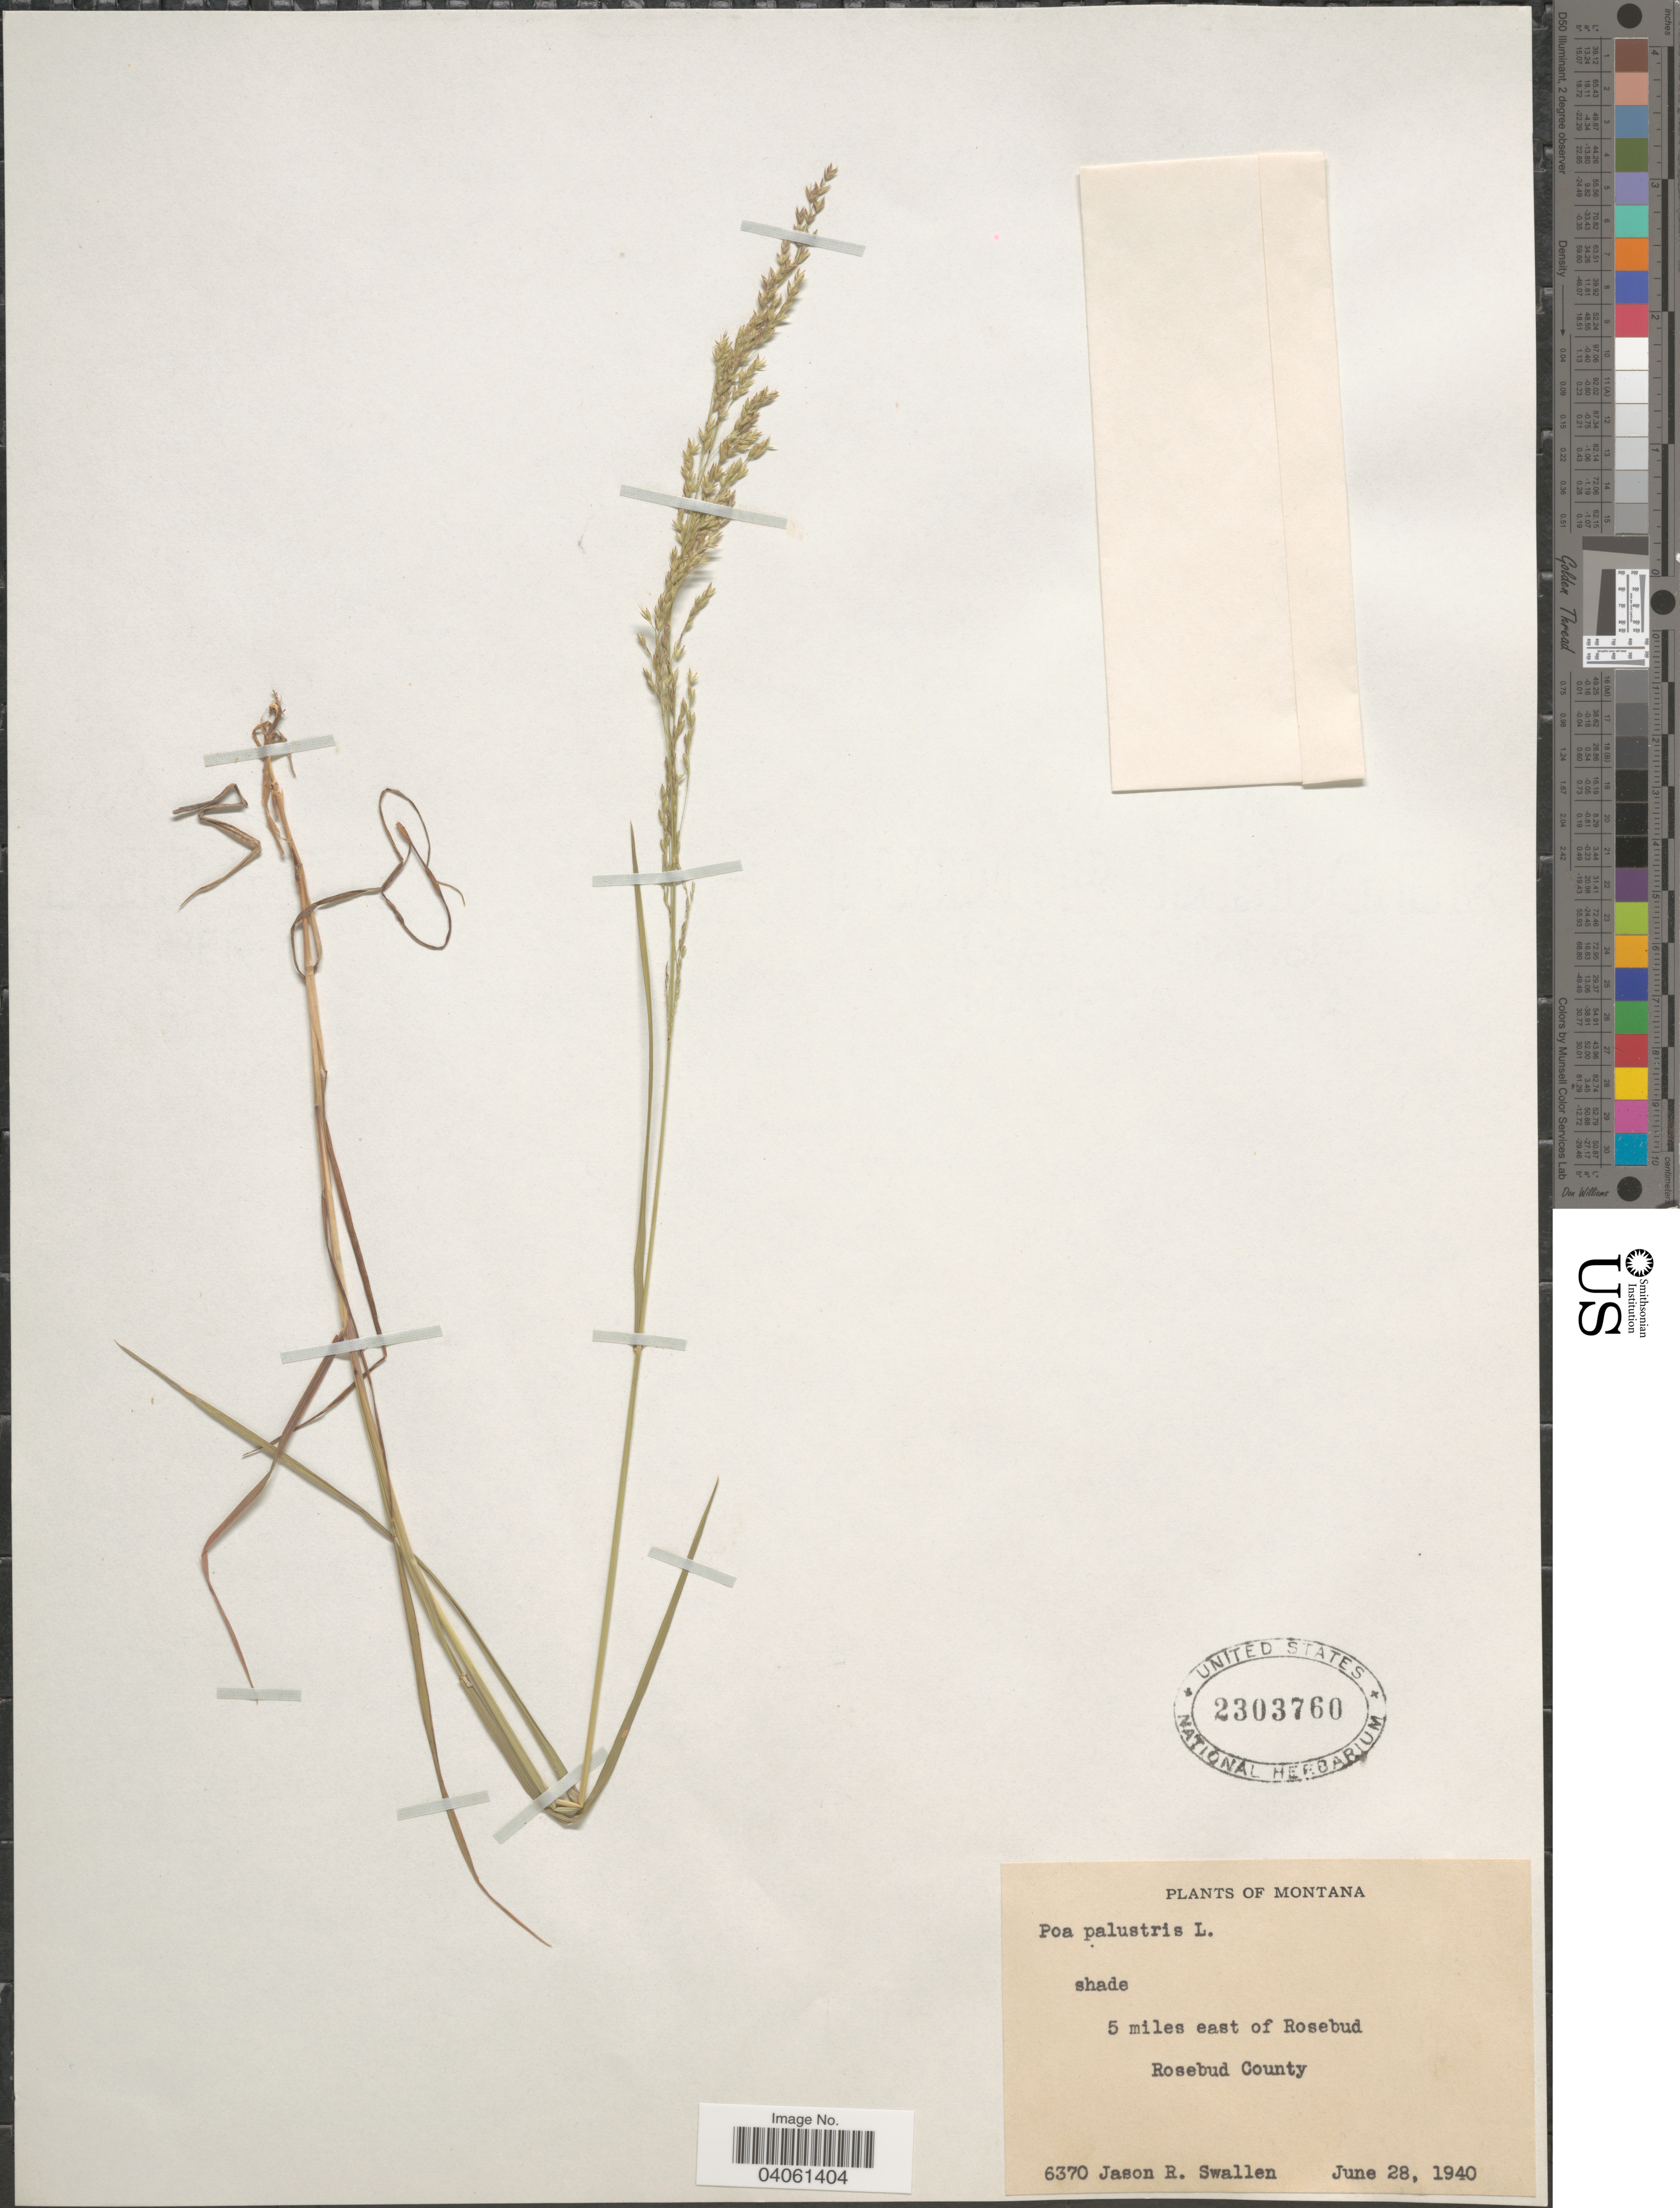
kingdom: Plantae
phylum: Tracheophyta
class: Liliopsida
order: Poales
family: Poaceae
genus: Poa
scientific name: Poa palustris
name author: L.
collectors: J. R. Swallen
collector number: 6370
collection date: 1940-06-28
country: United States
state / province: Montana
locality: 5 miles east of Rosebud, Rosebud County.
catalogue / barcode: US 2303760